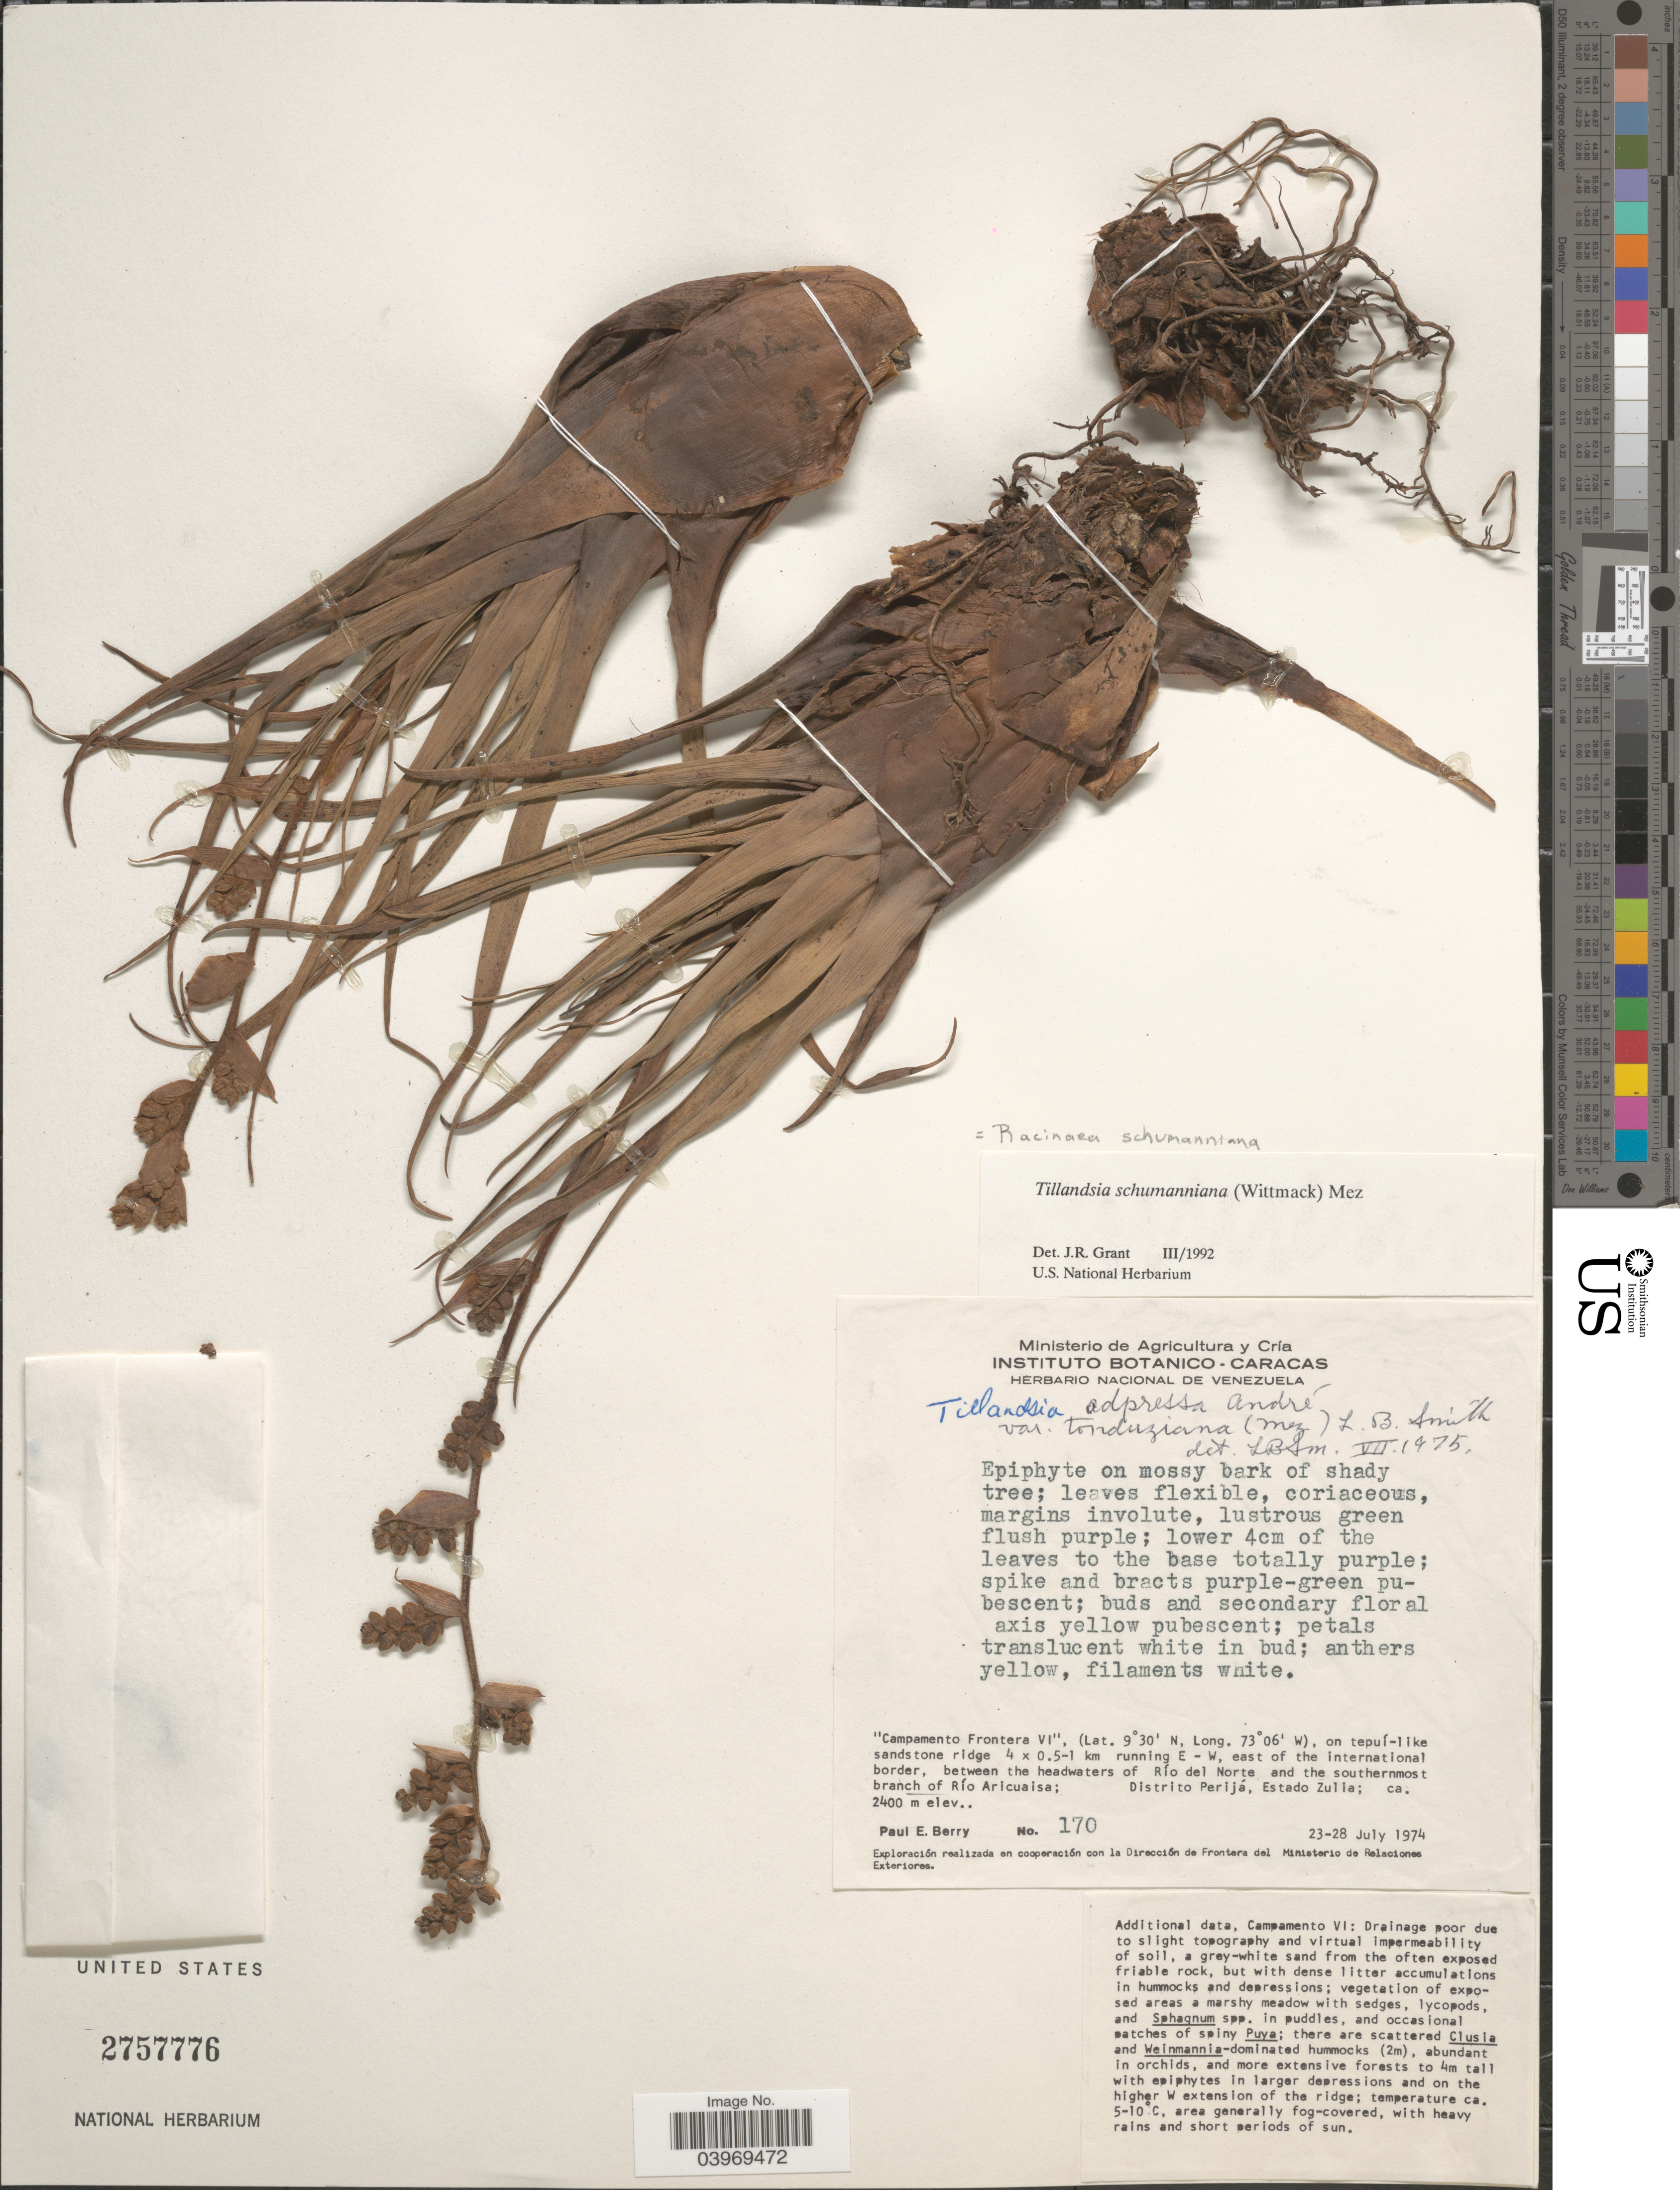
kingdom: Plantae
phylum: Tracheophyta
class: Liliopsida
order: Poales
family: Bromeliaceae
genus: Racinaea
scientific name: Racinaea schumanniana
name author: (Wittm.) J.R. Grant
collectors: P. E. Berry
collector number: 170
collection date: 1974-07-23/1974-07-28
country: Venezuela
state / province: Zulia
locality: Campamento Frontera VI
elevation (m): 2400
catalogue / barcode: US 2757776